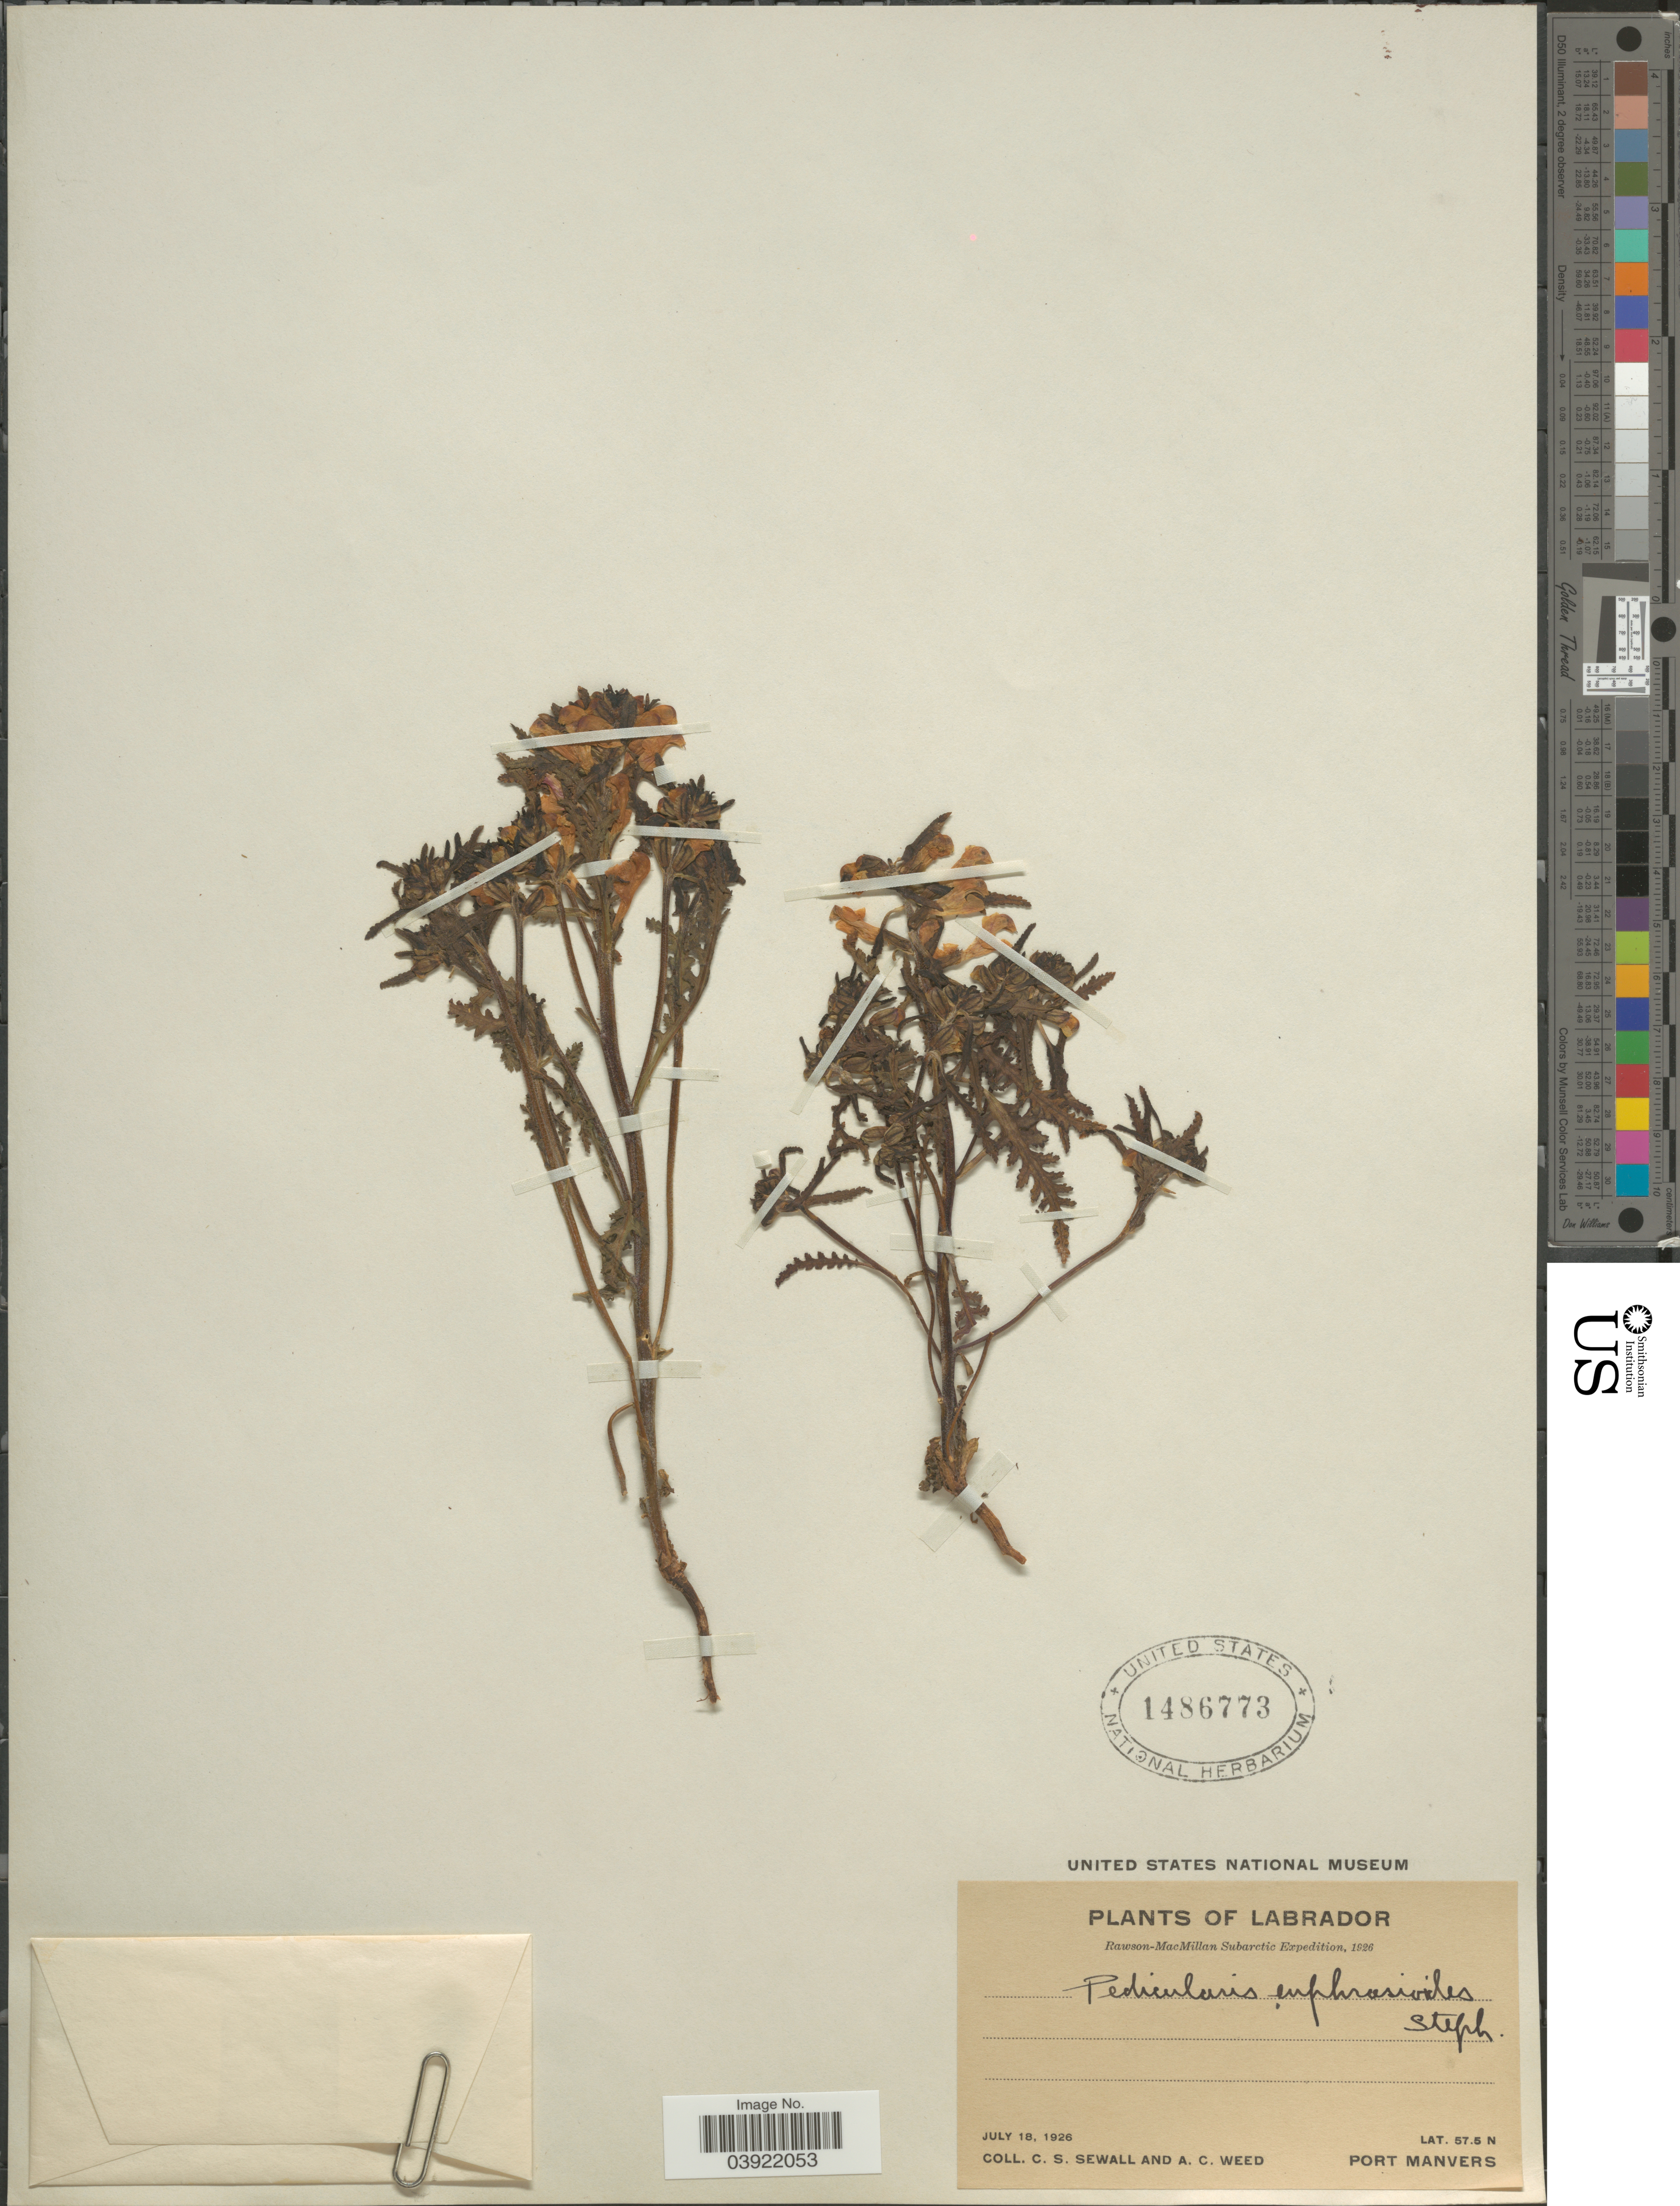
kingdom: Plantae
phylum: Tracheophyta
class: Magnoliopsida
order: Lamiales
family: Orobanchaceae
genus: Pedicularis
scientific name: Pedicularis euphrasioides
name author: Stephan ex Willd.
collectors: C. Sewall & A. Weed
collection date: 1926-07-18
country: Canada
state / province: Newfoundland and Labrador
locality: Labrador. Port Manvers.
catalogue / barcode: US 1486773